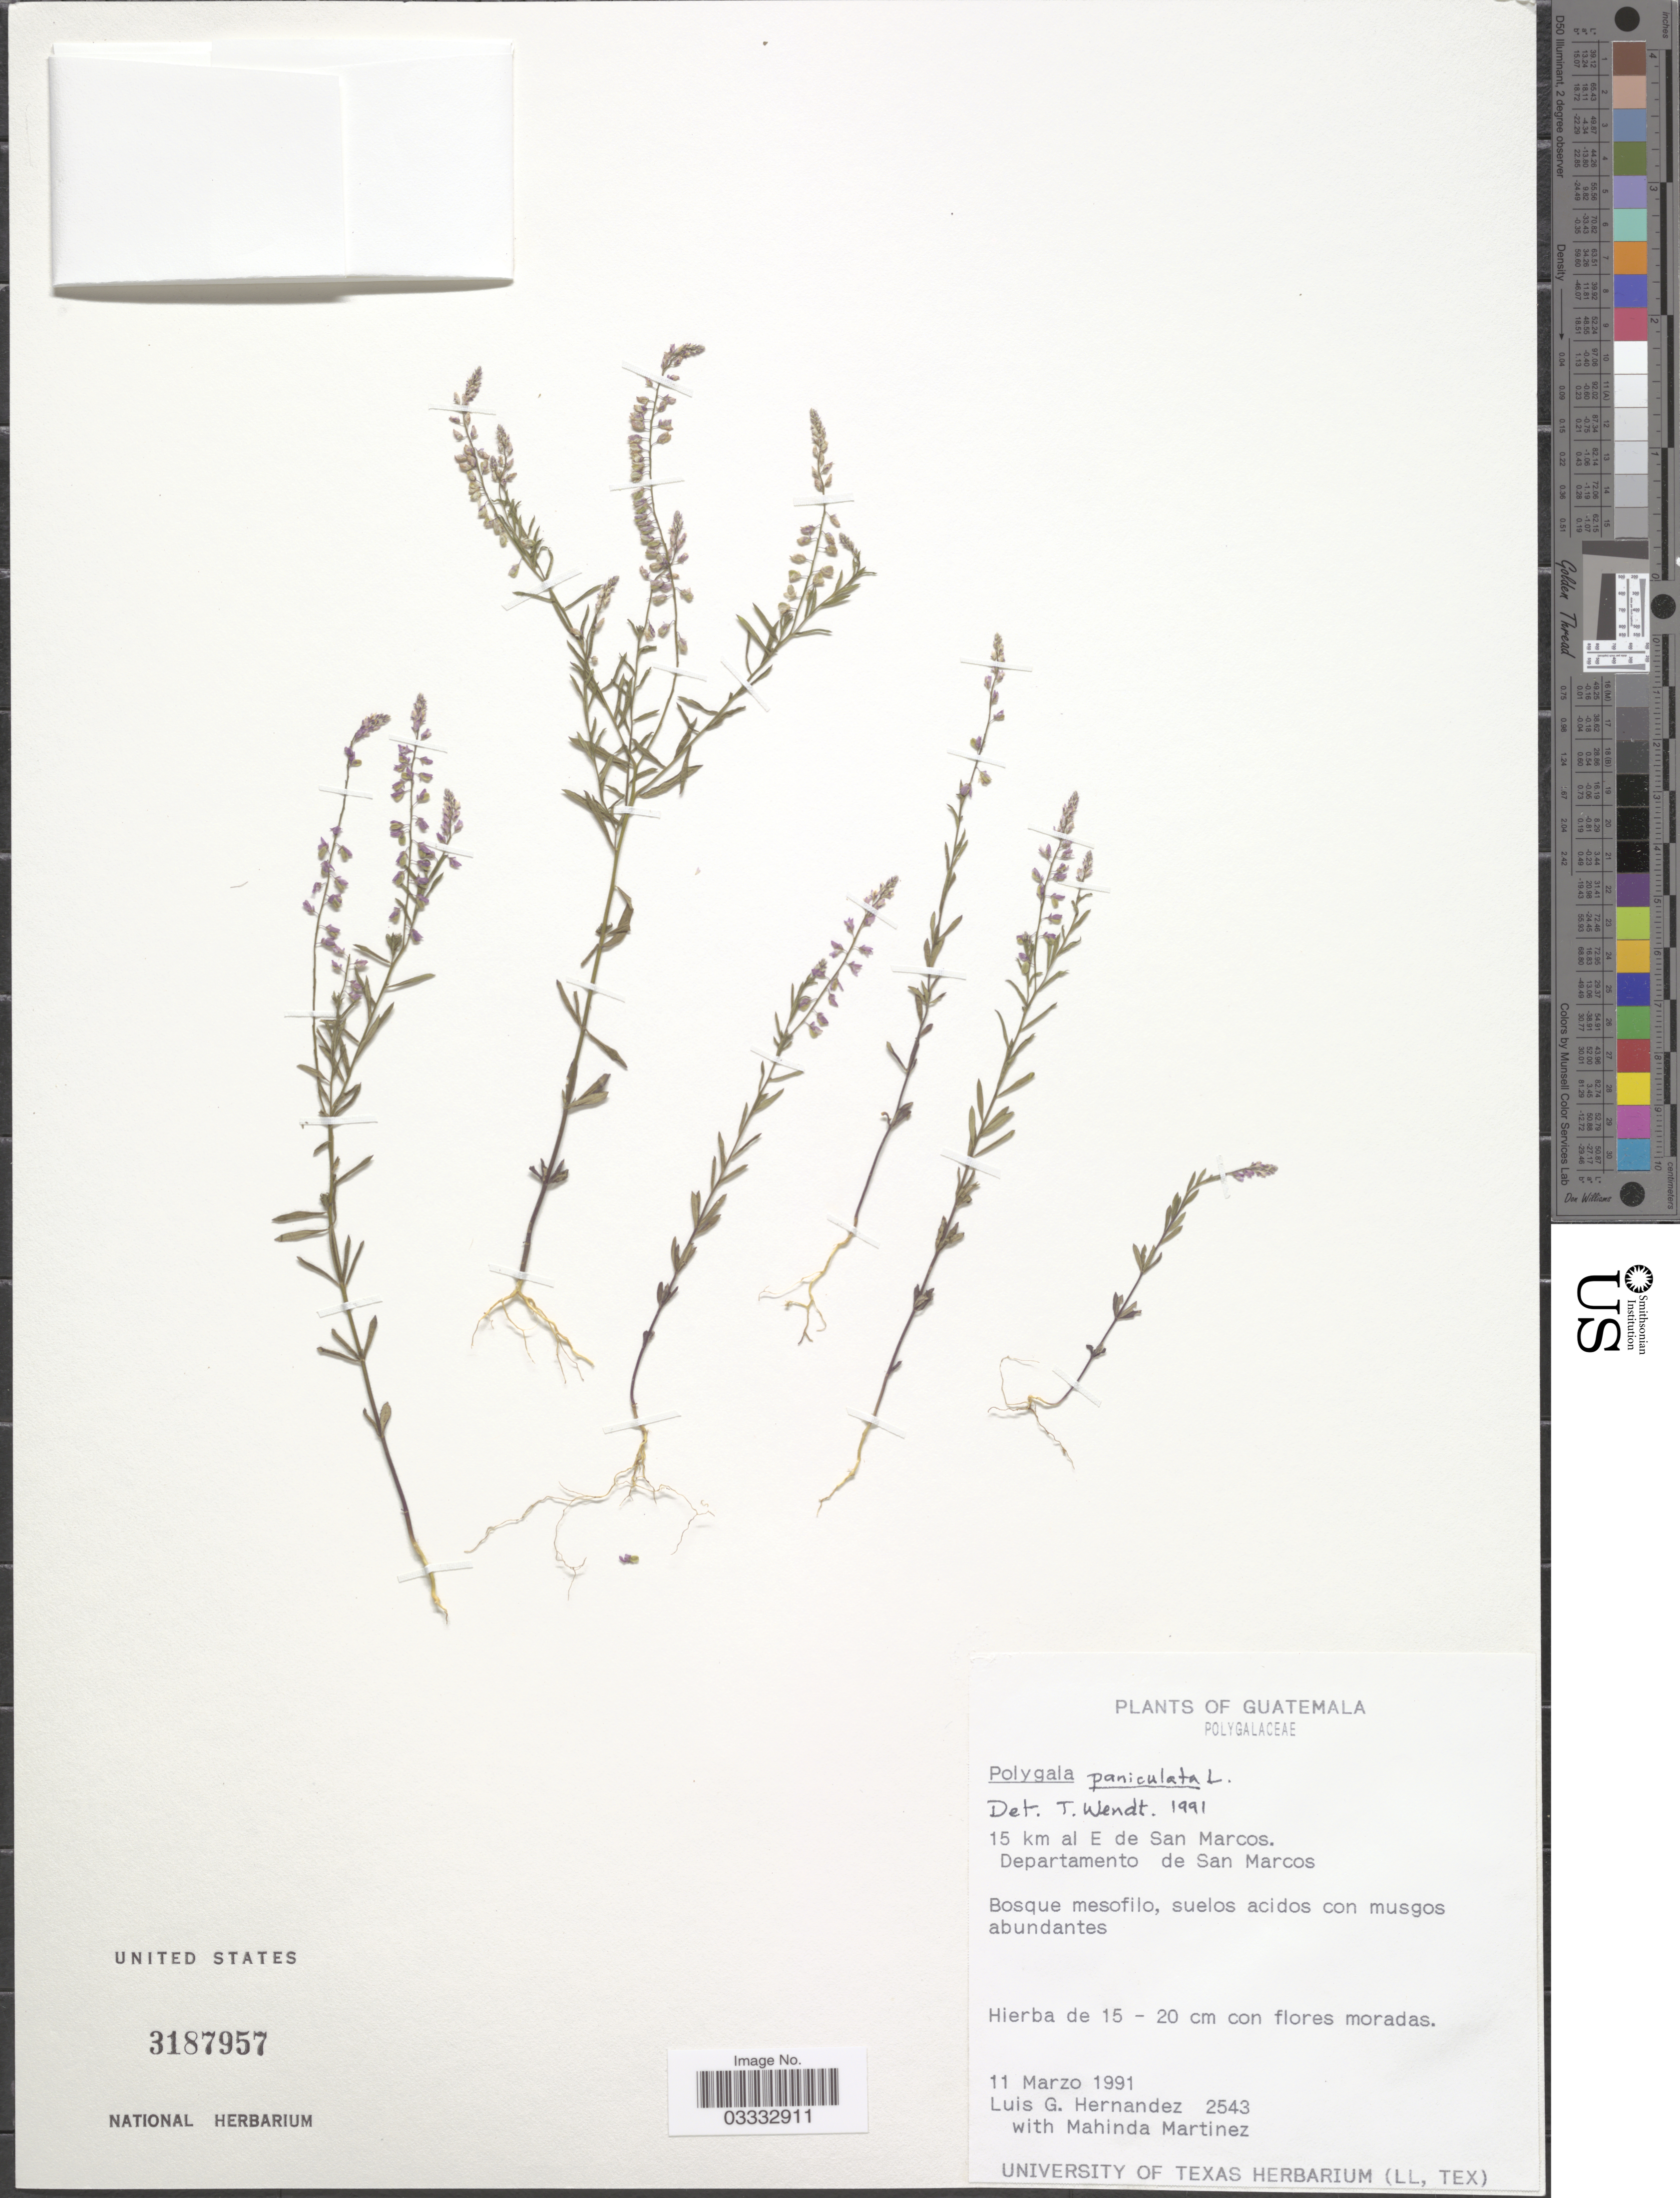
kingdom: Plantae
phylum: Tracheophyta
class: Magnoliopsida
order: Fabales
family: Polygalaceae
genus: Polygala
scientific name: Polygala paniculata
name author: L.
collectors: L. Guzmán H. & M. Martinez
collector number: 2543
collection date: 1991-03-11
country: Guatemala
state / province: San Marcos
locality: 15 km al E de San Marcos. Departamento de San Marcos.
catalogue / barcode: US 3187957